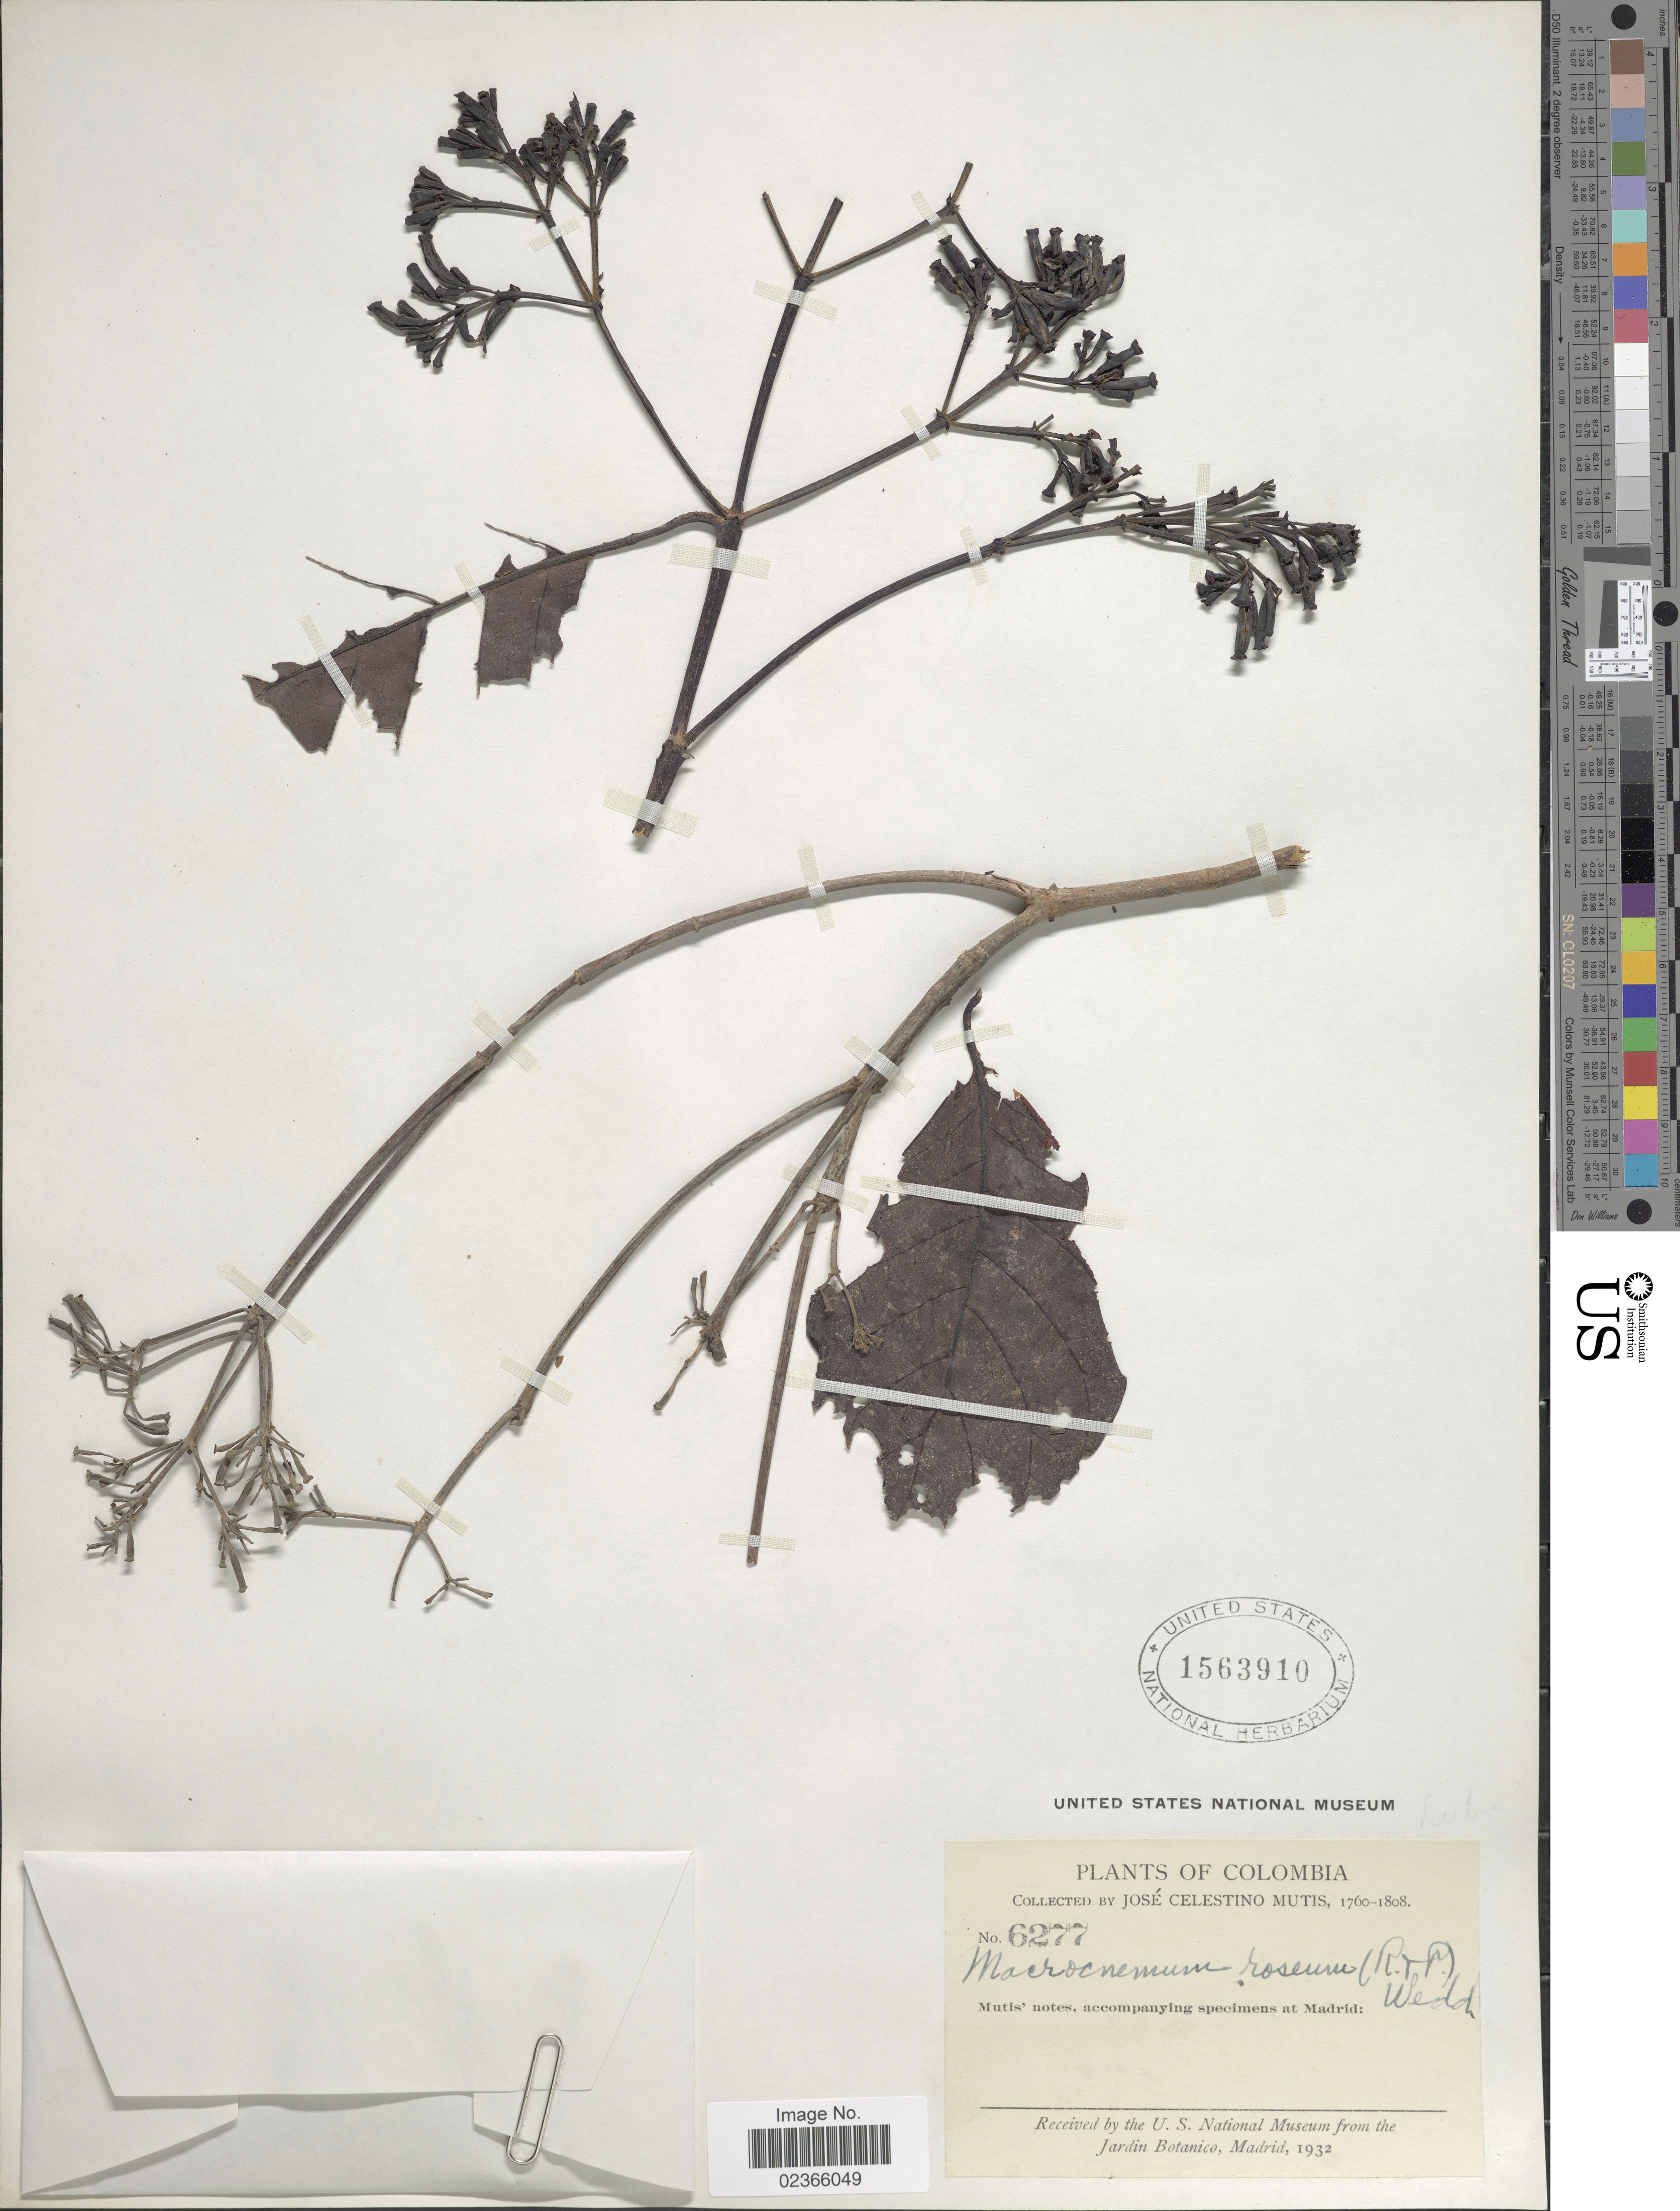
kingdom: Plantae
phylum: Tracheophyta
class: Magnoliopsida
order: Gentianales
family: Rubiaceae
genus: Macrocnemum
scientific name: Macrocnemum roseum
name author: Wedd.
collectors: J. C. B. Mutis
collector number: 6277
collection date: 1760/1808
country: Colombia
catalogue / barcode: US 1563910